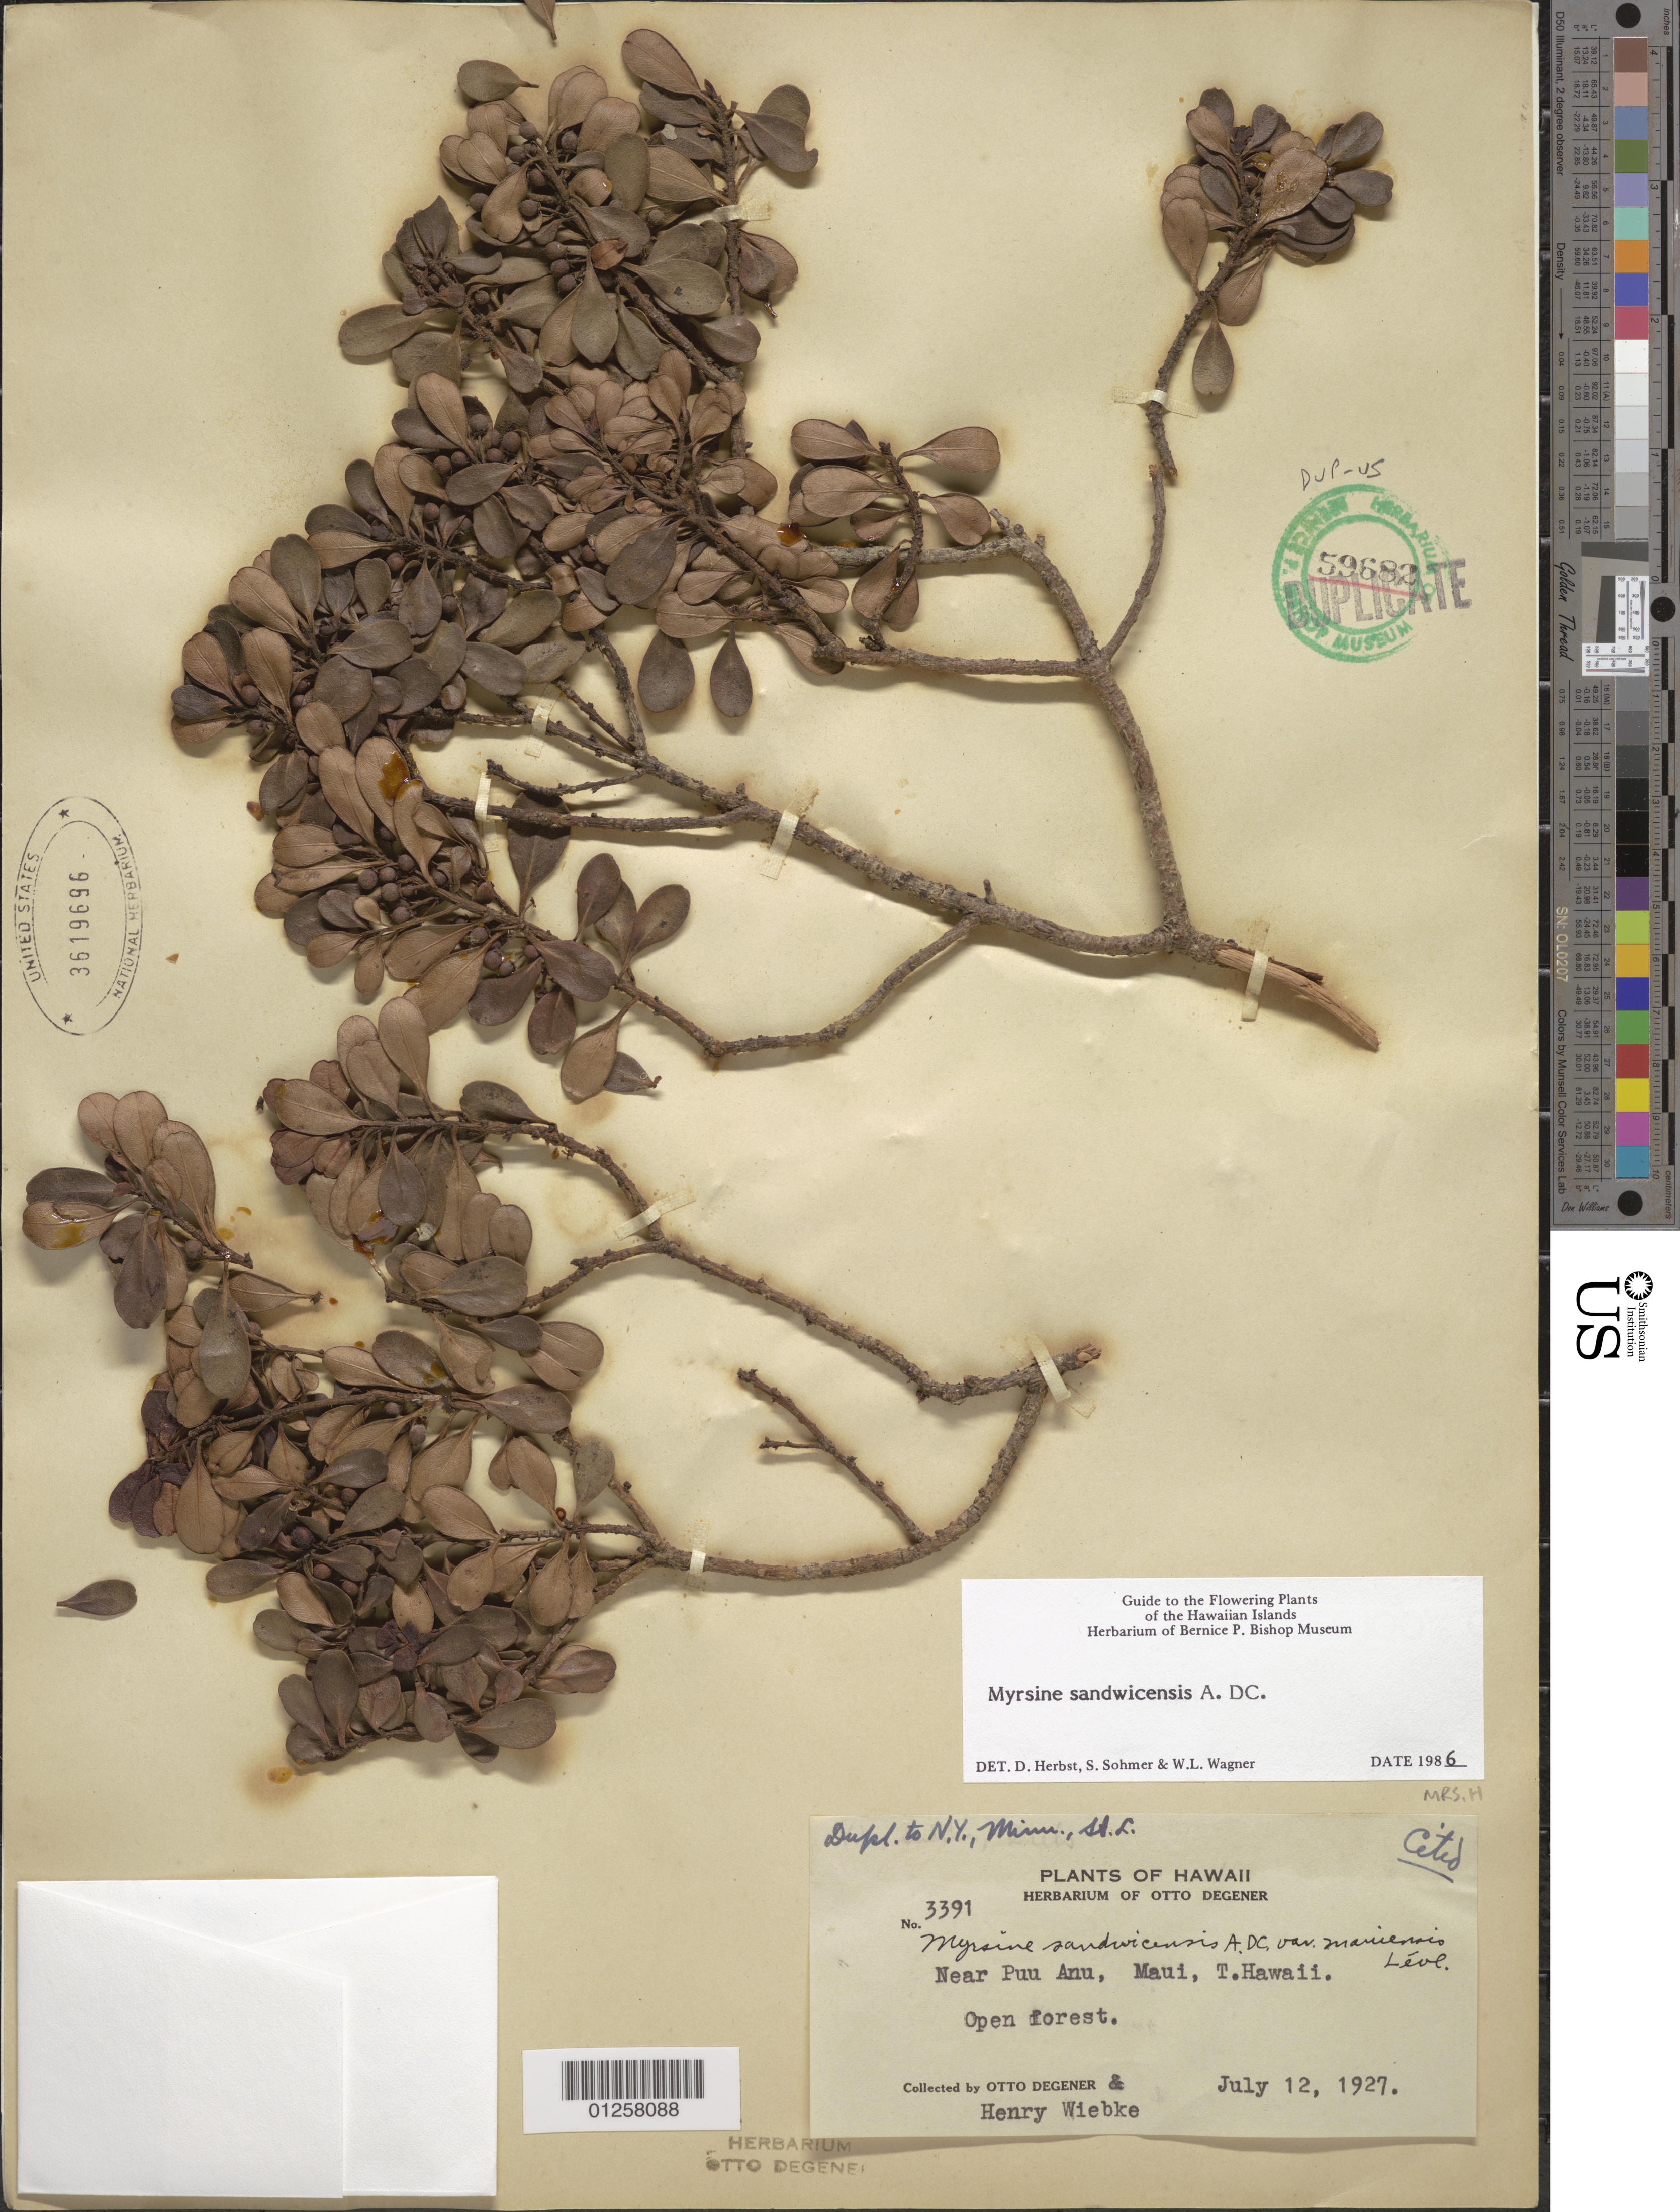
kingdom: Plantae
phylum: Tracheophyta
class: Magnoliopsida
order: Ericales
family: Primulaceae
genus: Myrsine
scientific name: Myrsine sandwicensis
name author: A. DC.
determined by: Herbst, D. R.; Sohmer, S. H.; Wagner, W. L.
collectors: O. Degener & H. Wiebke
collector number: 3391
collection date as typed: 12 Jul 1927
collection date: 1927-07-12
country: United States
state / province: Hawaii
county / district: Maui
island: Maui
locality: Near Puu Anu,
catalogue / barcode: US 3619696